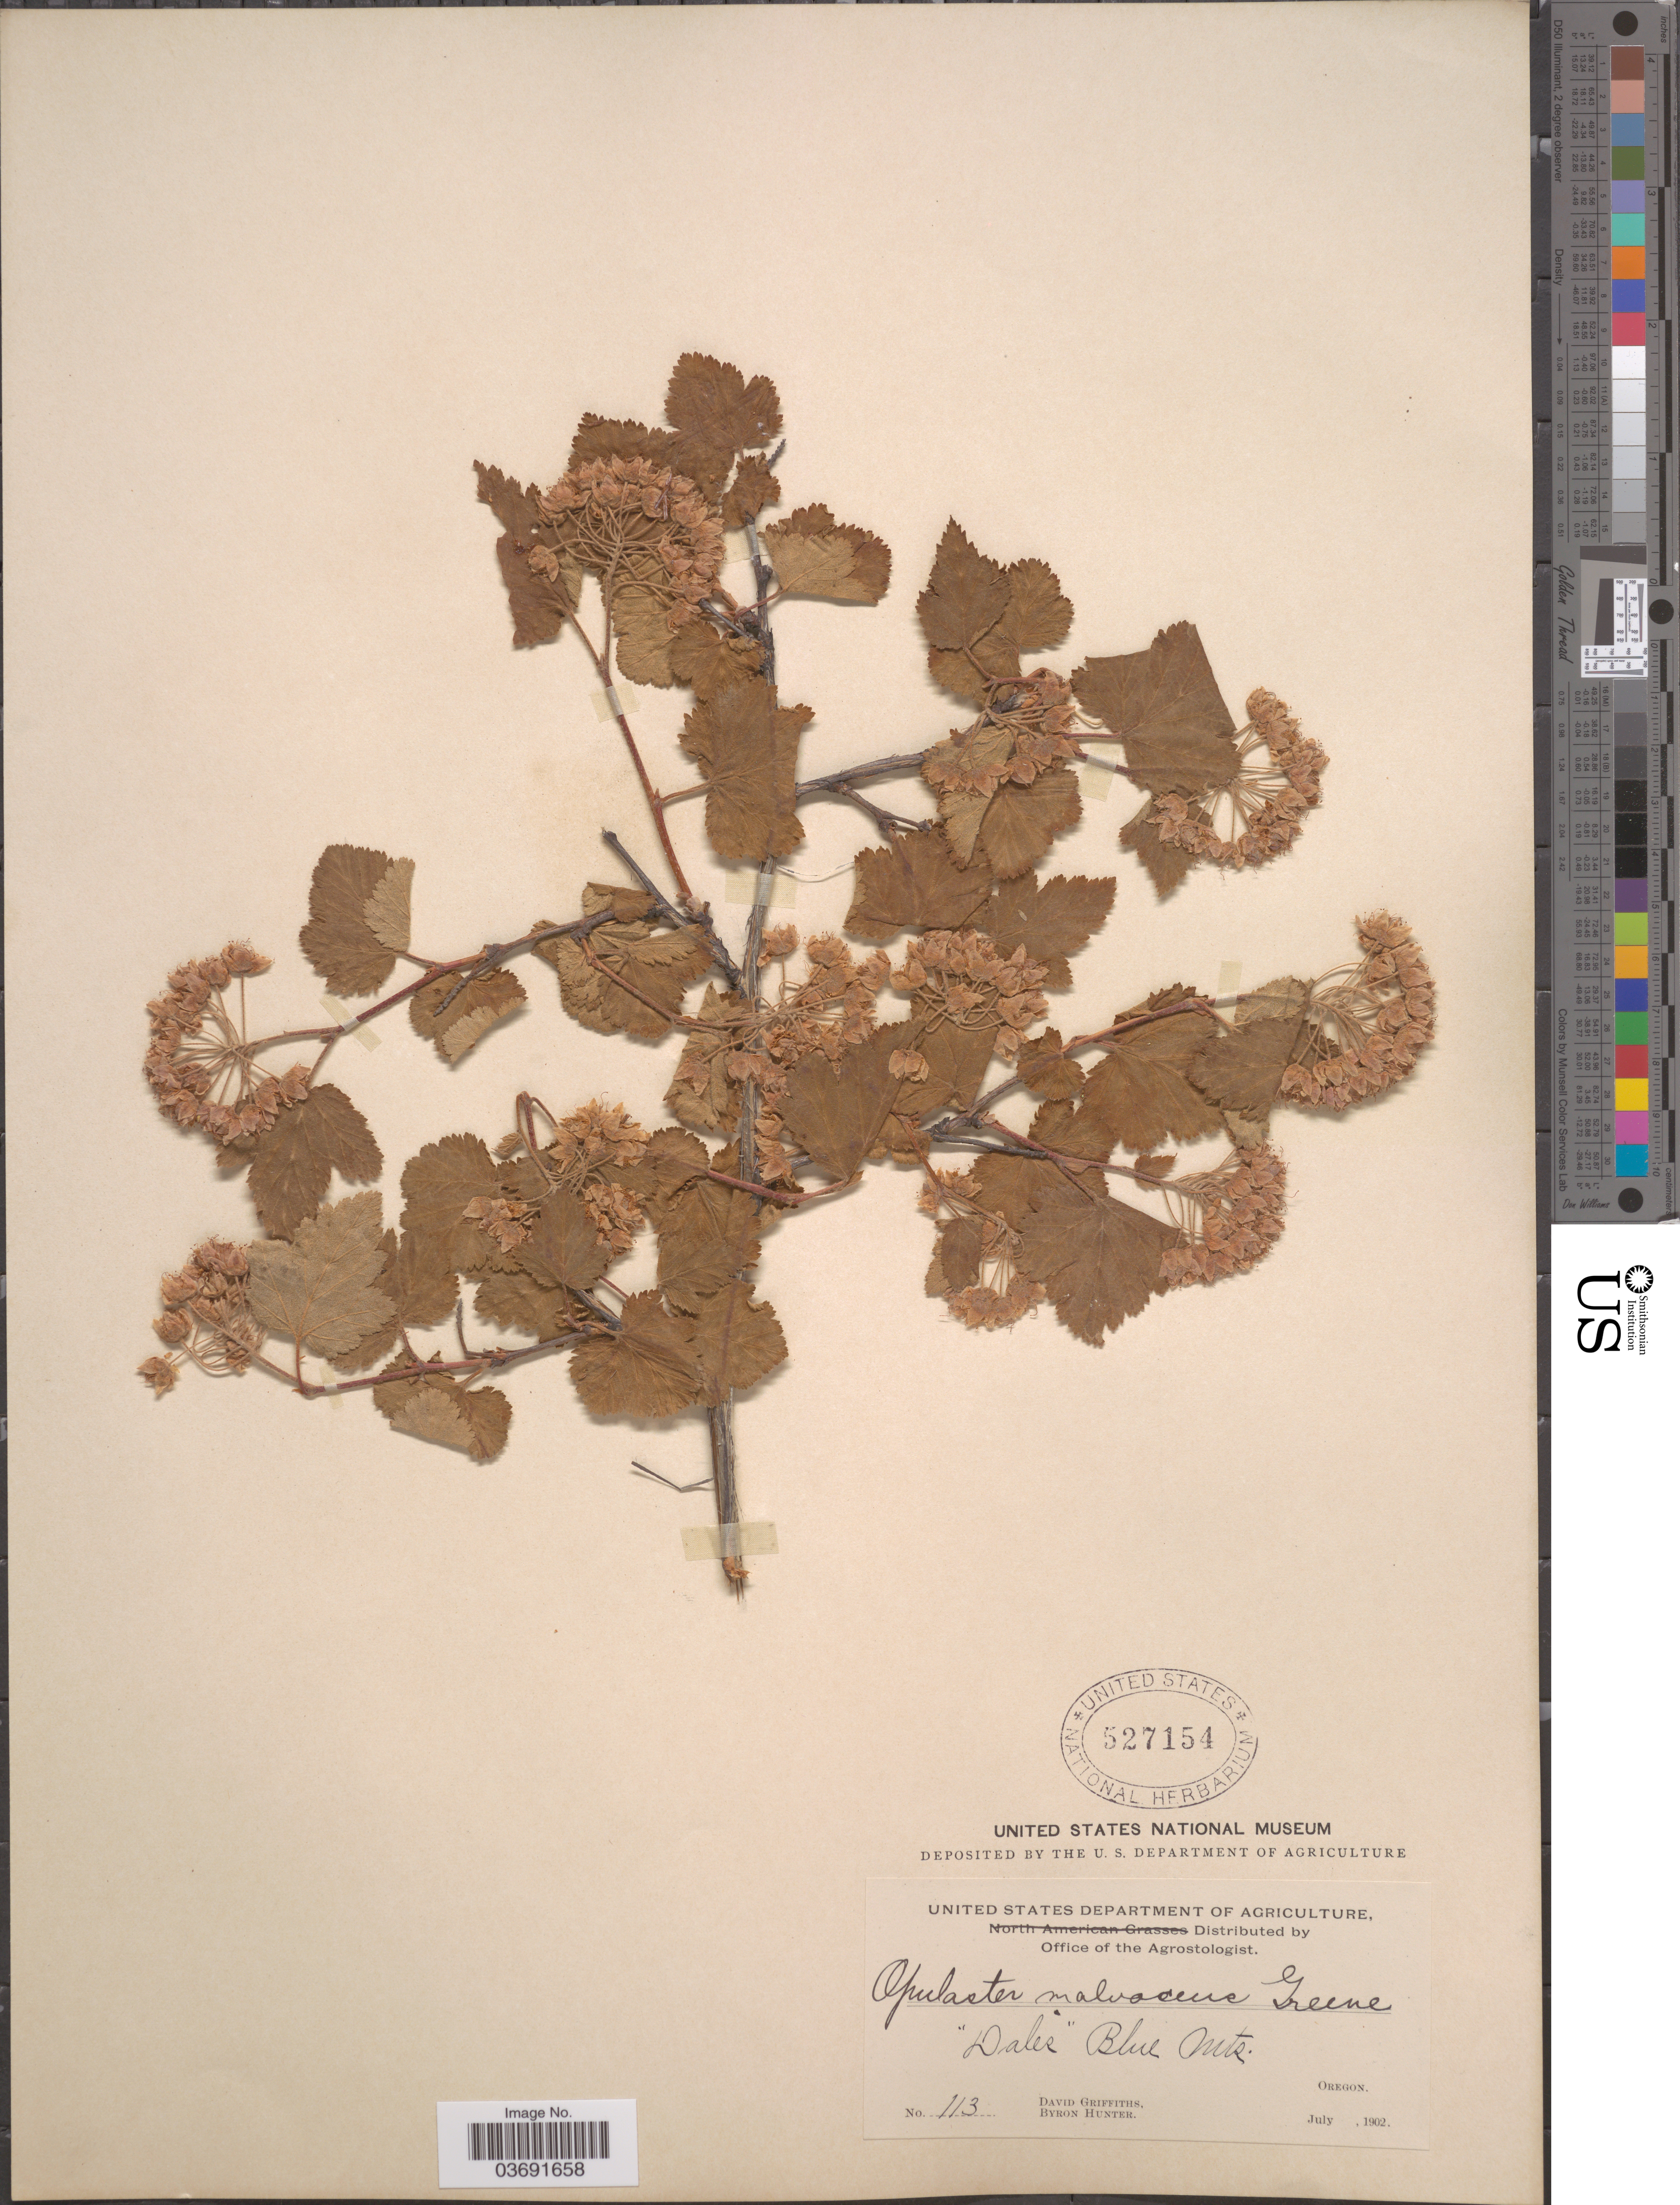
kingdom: Plantae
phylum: Tracheophyta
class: Magnoliopsida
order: Rosales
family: Rosaceae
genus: Physocarpus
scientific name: Physocarpus malvaceus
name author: (Greene) Kuntze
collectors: D. Griffiths & B. Hunter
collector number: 113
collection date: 1902-07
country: United States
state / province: Oregon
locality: Dales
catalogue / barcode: US 527154